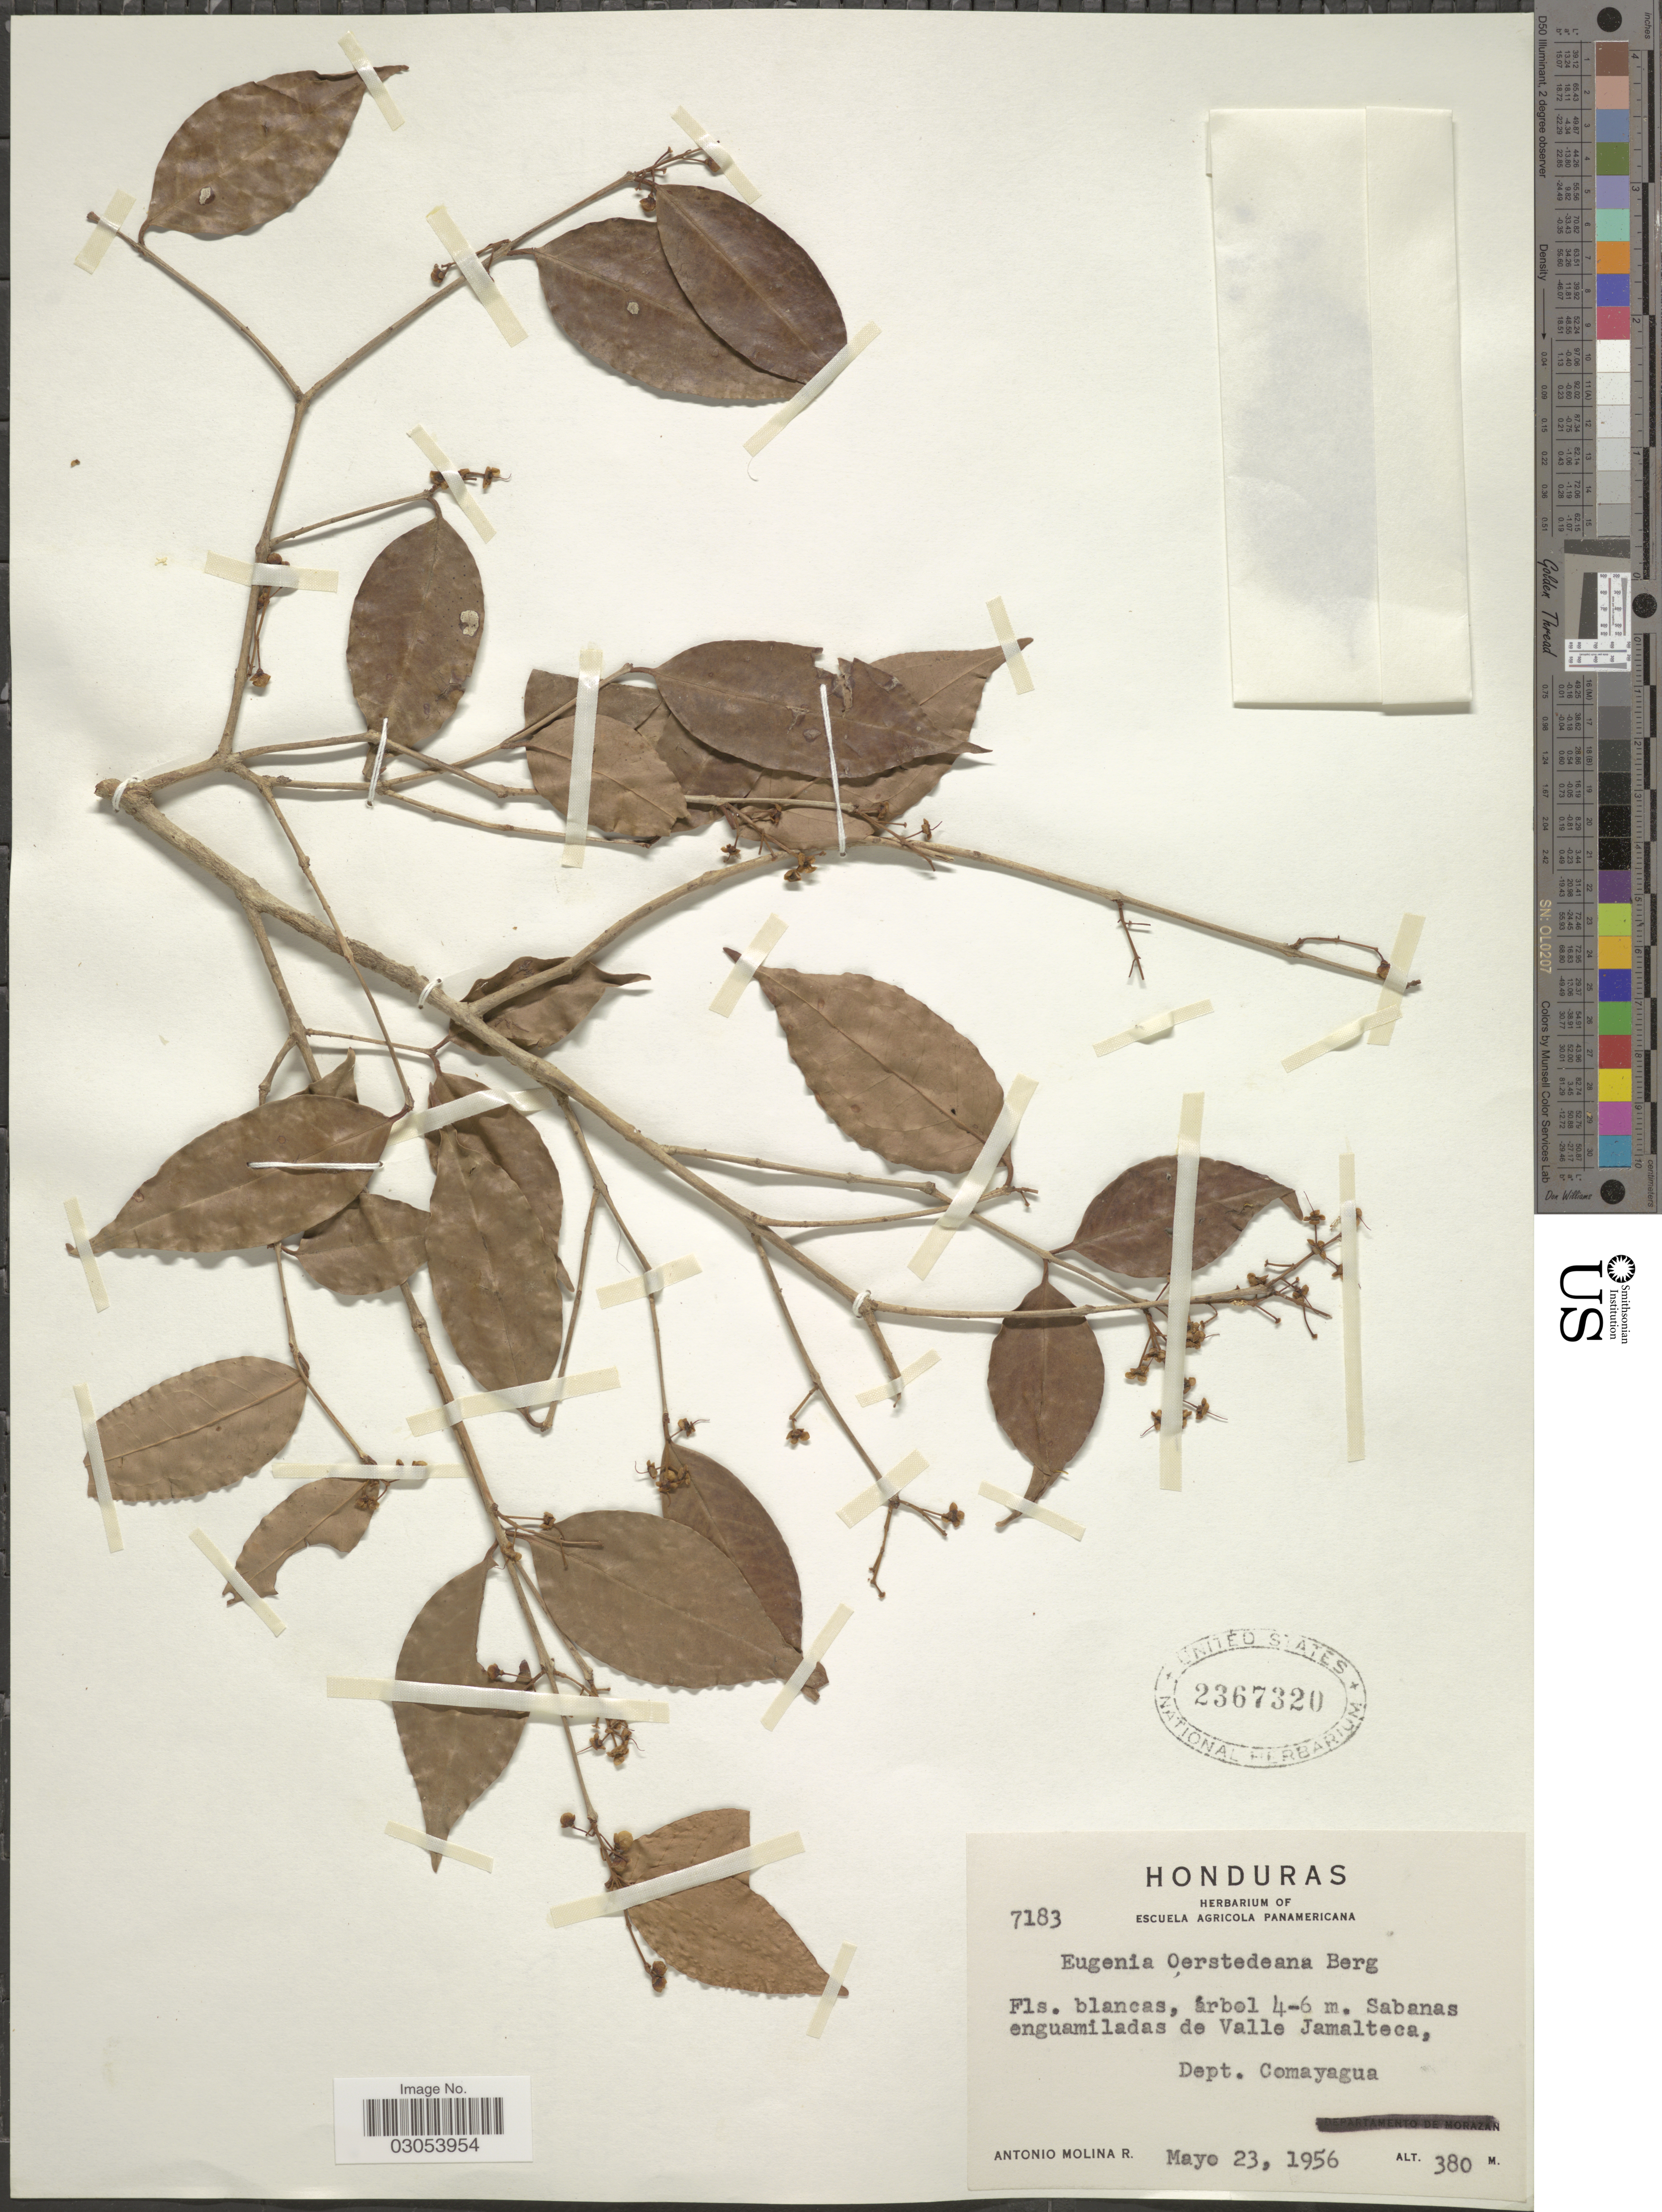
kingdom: Plantae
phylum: Tracheophyta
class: Magnoliopsida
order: Myrtales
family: Myrtaceae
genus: Eugenia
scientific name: Eugenia oerstediana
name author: O. Berg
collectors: A. Molina R.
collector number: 7183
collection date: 1956-05-23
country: Honduras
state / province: Comayagua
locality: Sabanas enguamiladas de Valle Jamalteca, Dept. Comayagua.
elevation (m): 380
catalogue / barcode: US 2367320